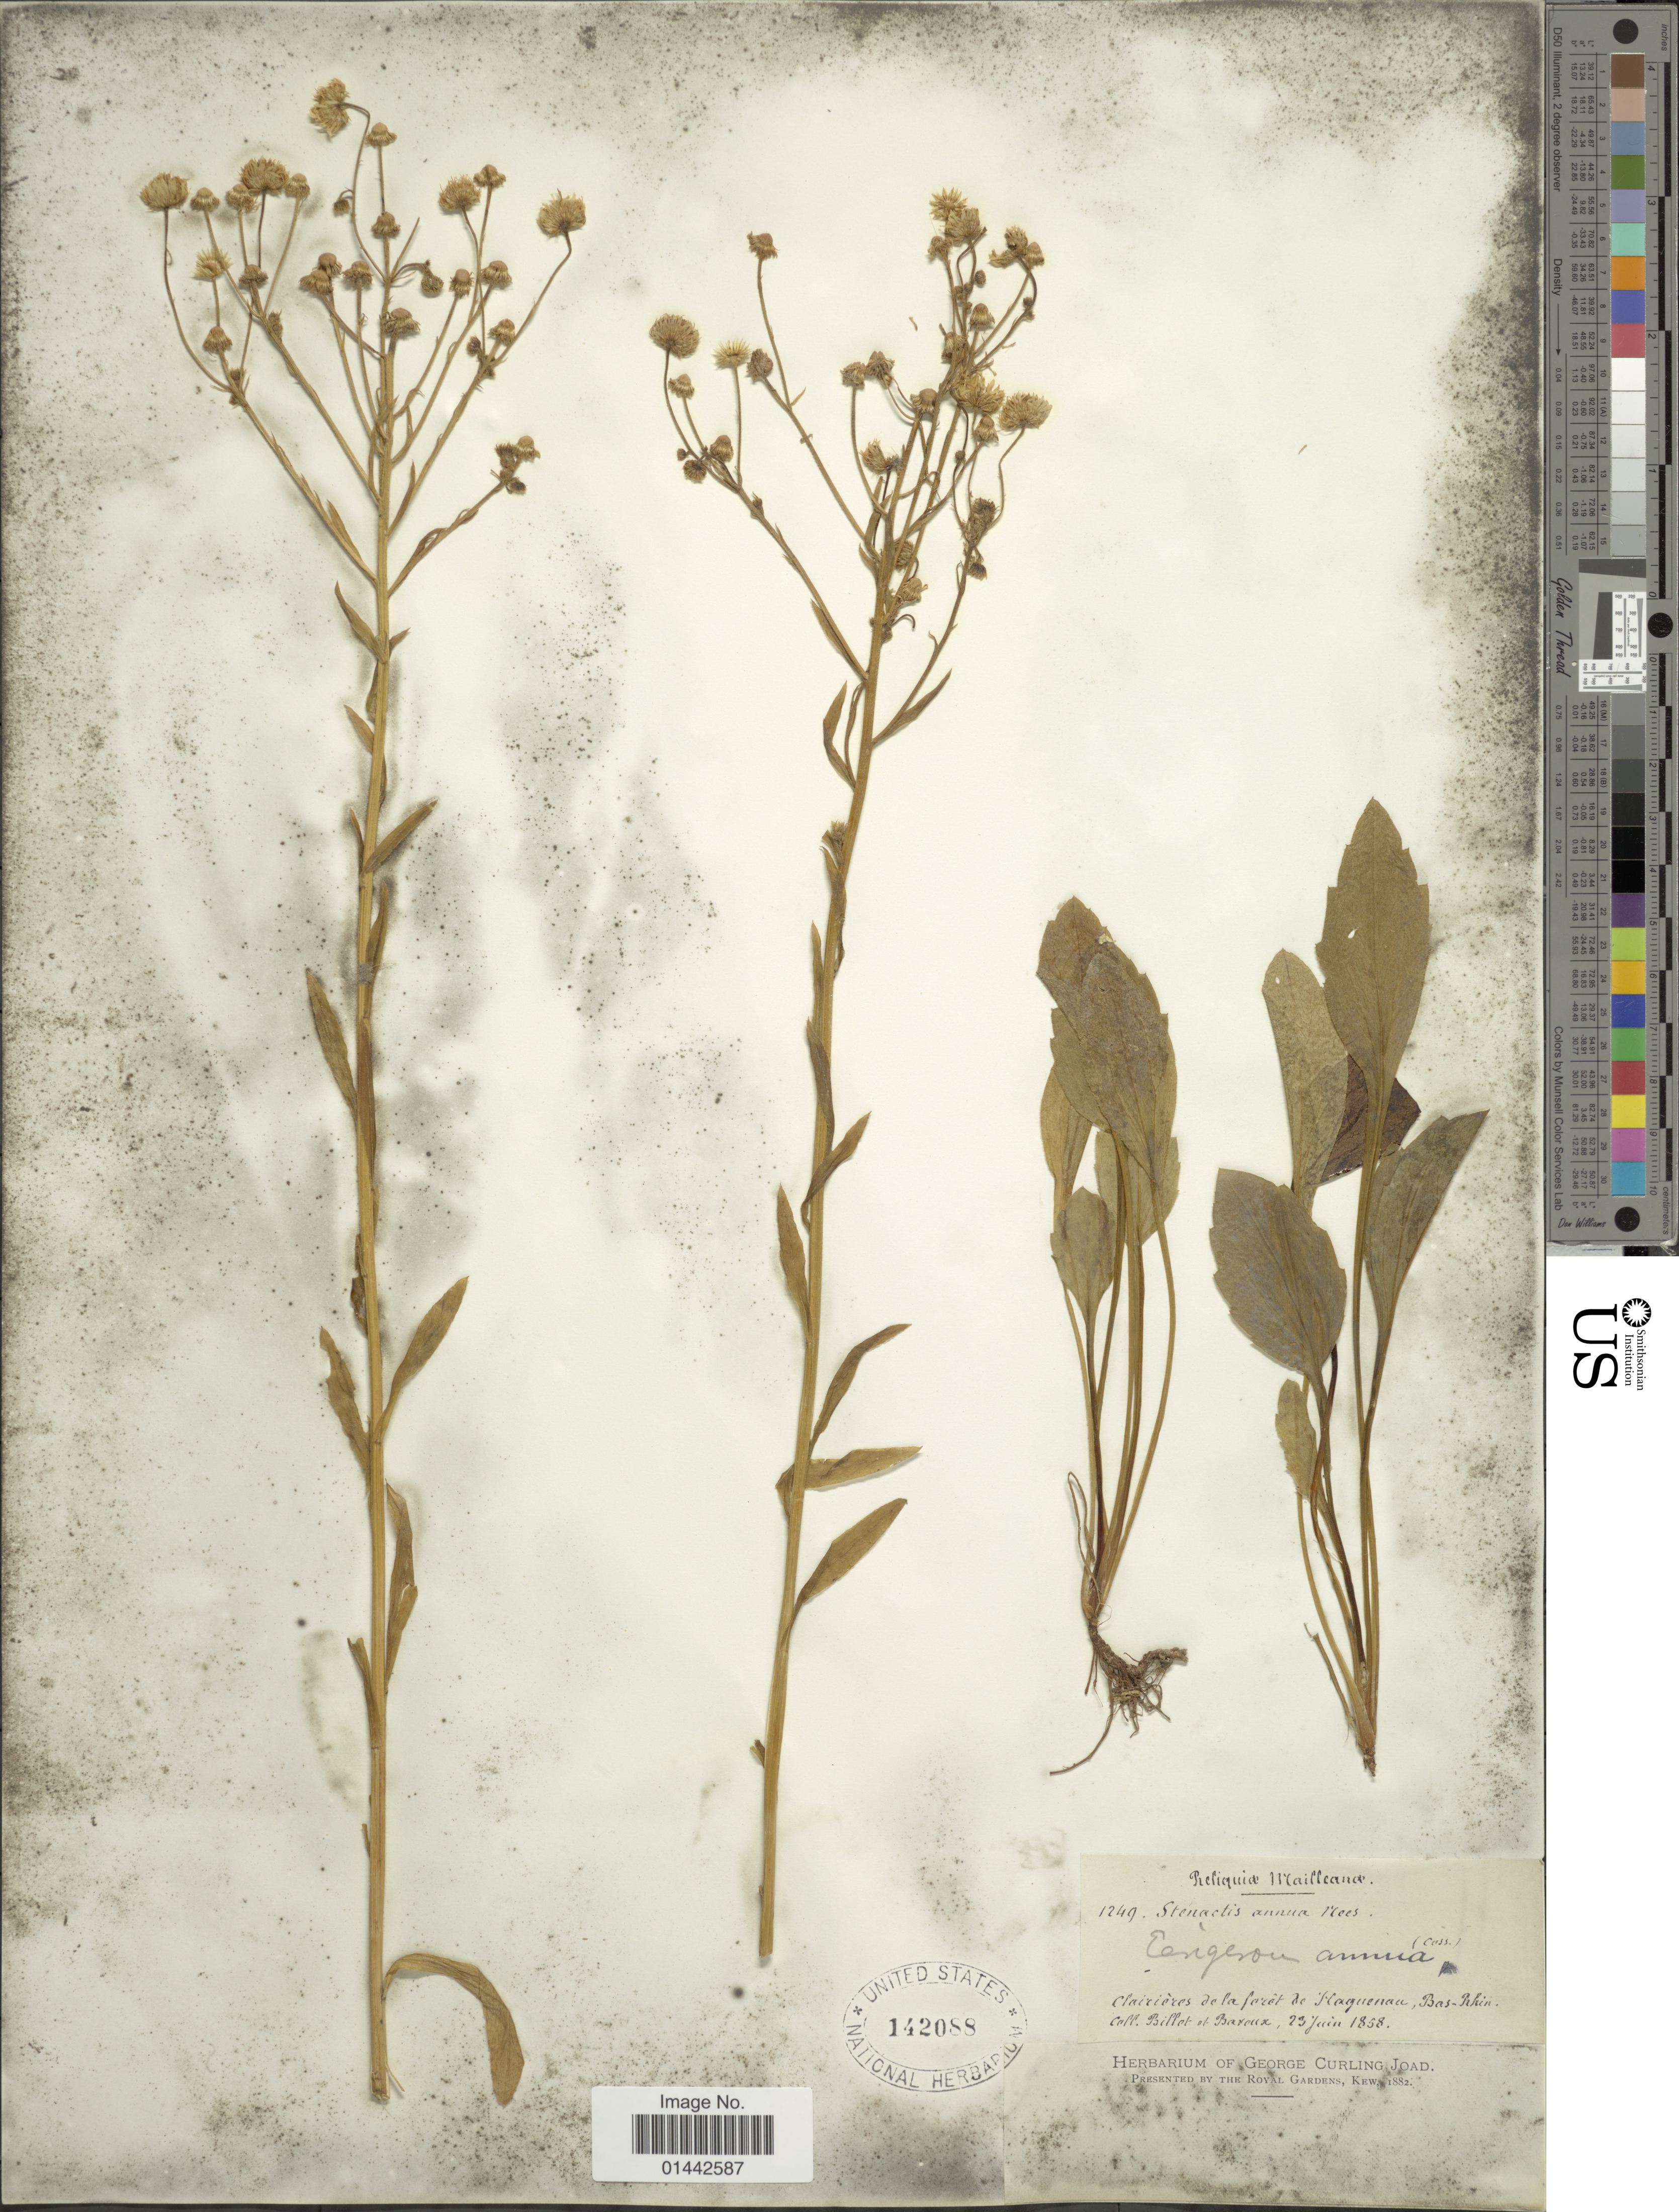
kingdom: Plantae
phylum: Tracheophyta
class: Magnoliopsida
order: Asterales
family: Asteraceae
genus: Erigeron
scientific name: Erigeron annuus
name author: (L.) Pers.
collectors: A. Billet & Collector illegible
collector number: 1249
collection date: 1858-06-23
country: France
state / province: Grand Est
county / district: Bas-Rhin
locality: Reliquiae Mailleana, de la foret de Haguenau, Bas-Rhin. [interpreted]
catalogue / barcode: US 142088